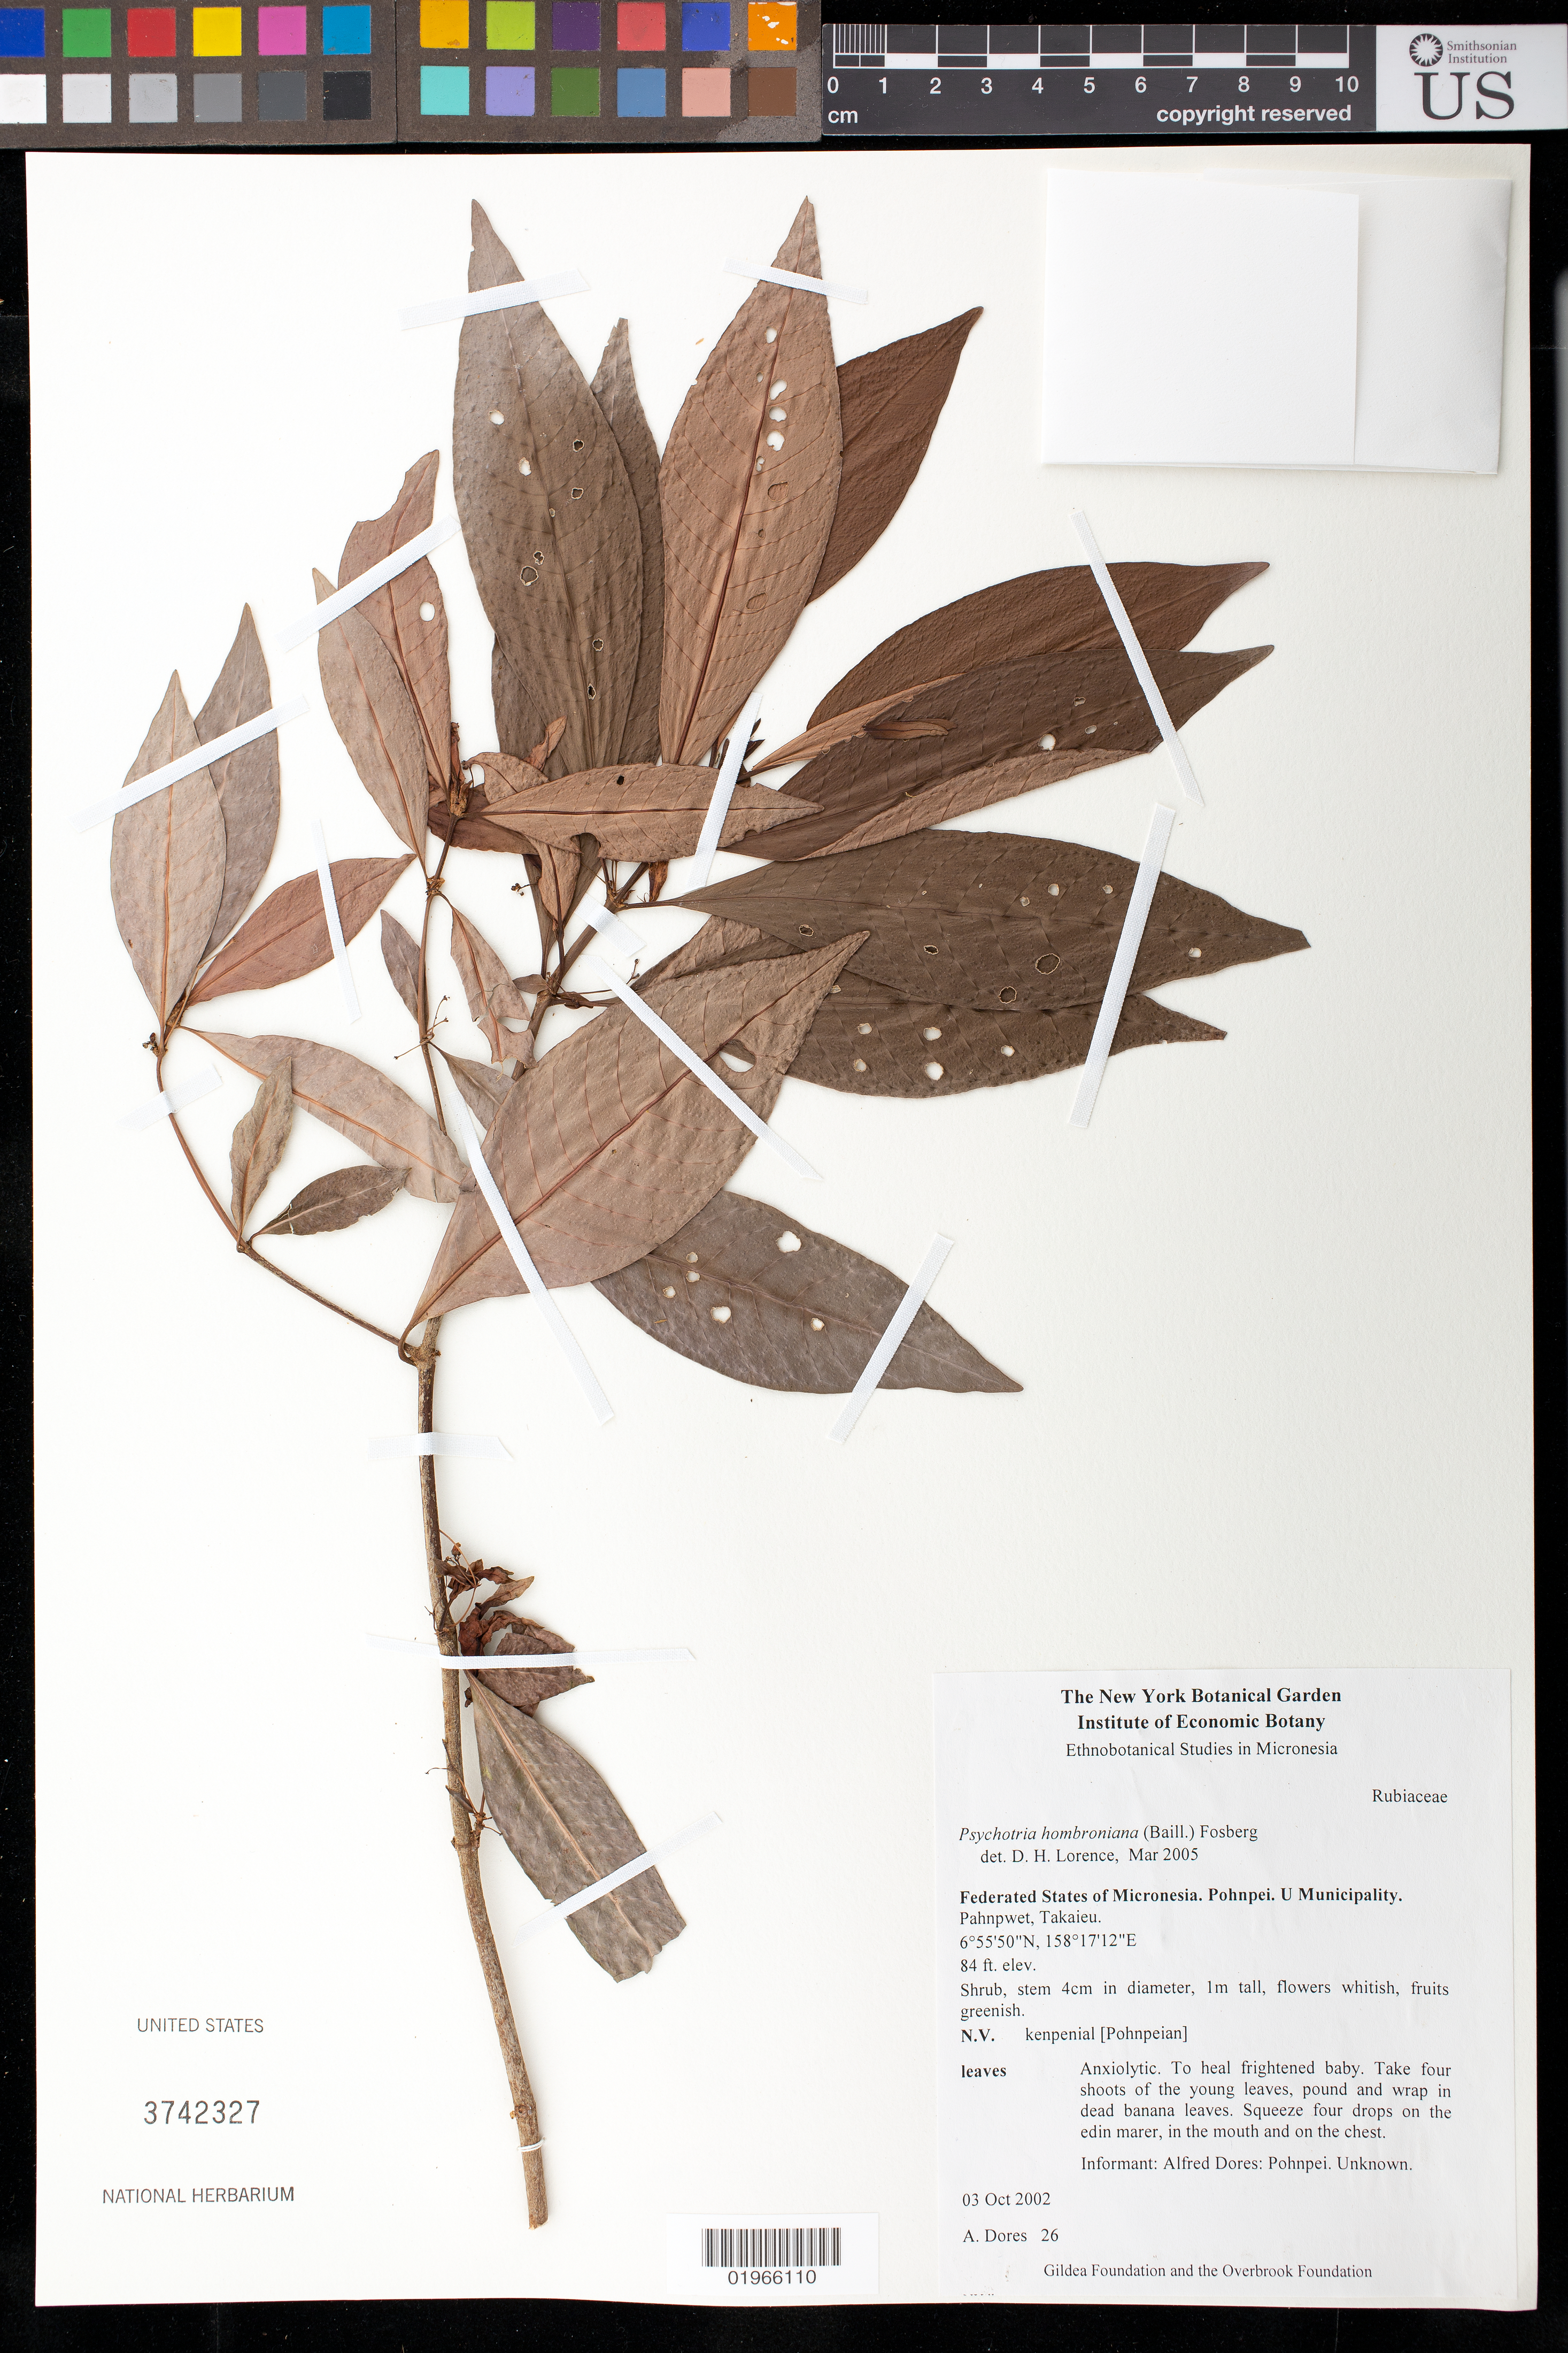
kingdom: Plantae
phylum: Tracheophyta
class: Magnoliopsida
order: Gentianales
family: Rubiaceae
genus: Psychotria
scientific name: Psychotria hombroniana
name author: (Baill.) Fosberg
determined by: Lorence, David H., (PTBG), National Tropical Botanical Garden (UNITED STATES)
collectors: A. Dores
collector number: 26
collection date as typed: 03 Oct 2002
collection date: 2002-10-03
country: Micronesia, Federated States of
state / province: Pohnpei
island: Pohnpei [Ponape]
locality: U Municipality. Pahnpwet, Takaieu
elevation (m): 26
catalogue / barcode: US 3742327